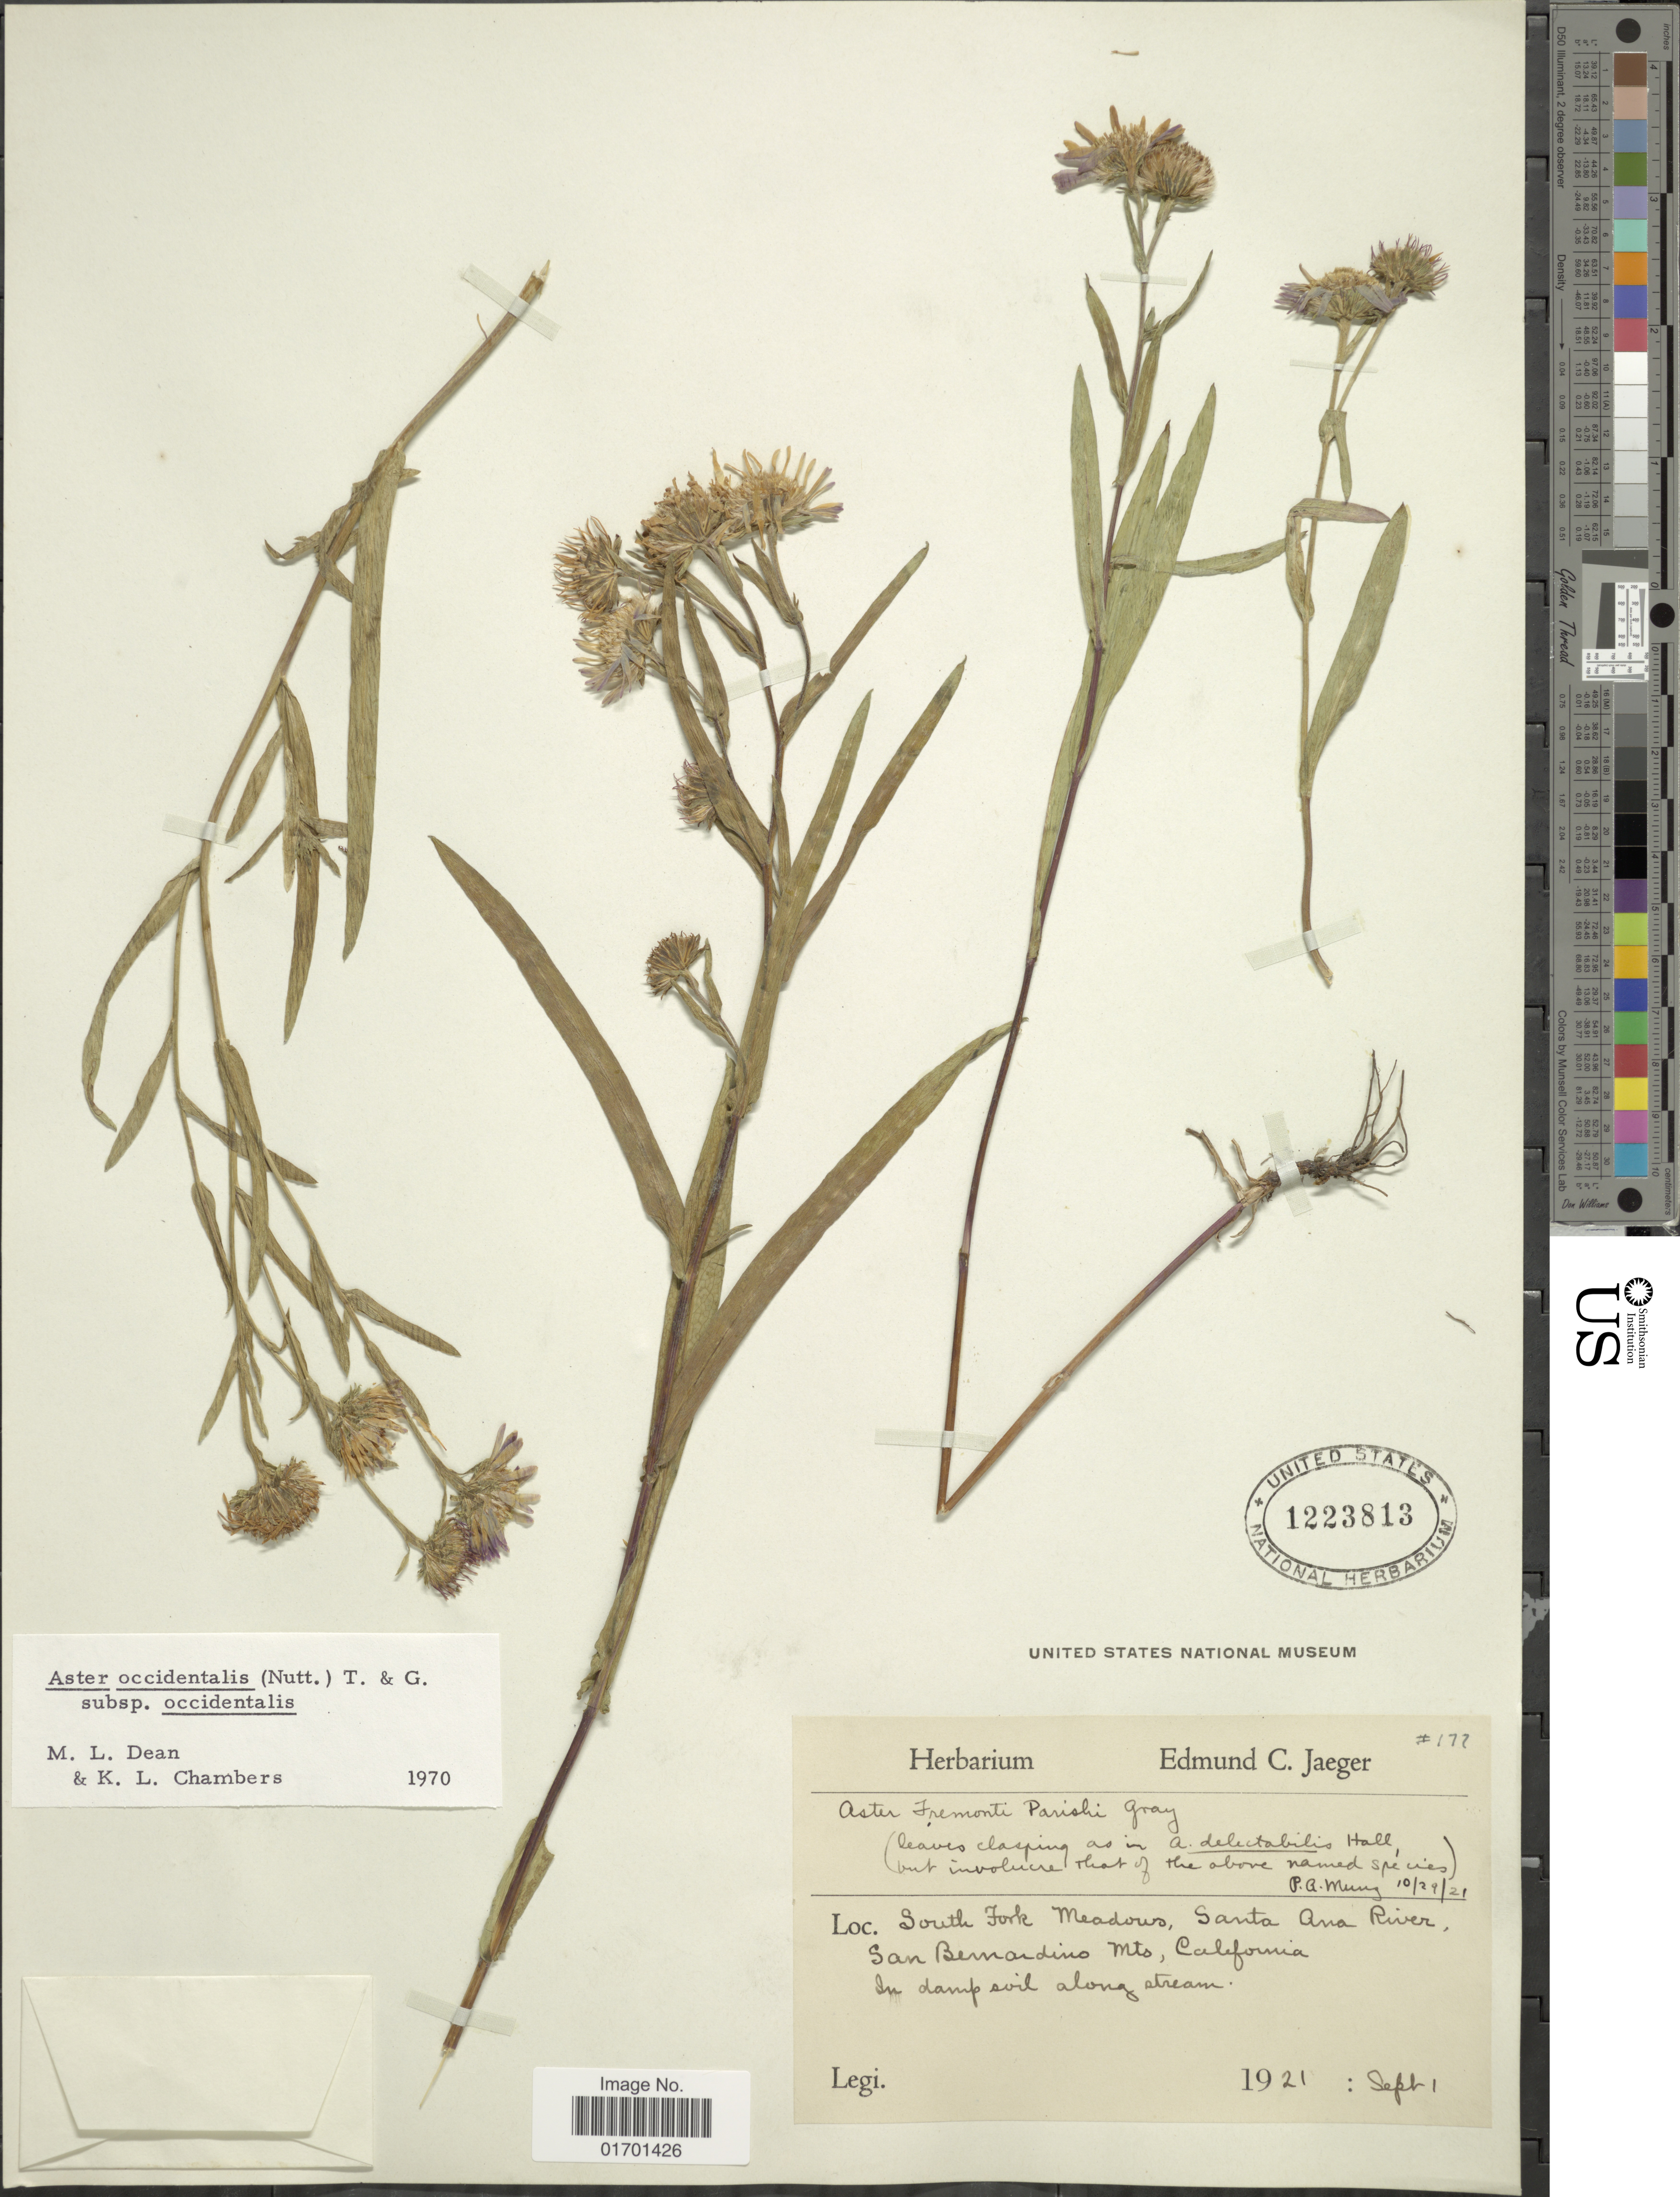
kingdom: Plantae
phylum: Tracheophyta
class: Magnoliopsida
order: Asterales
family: Asteraceae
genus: Symphyotrichum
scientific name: Symphyotrichum spathulatum var. spathulatum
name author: (Lindl.) G.L. Nesom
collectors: ex herb. E.C. Jaeger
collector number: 172*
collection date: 1921-09-01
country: United States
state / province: California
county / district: San Bernardino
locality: South Fork Meadows, Santa Ana River, San Bernardino Mts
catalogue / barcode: US 1223813